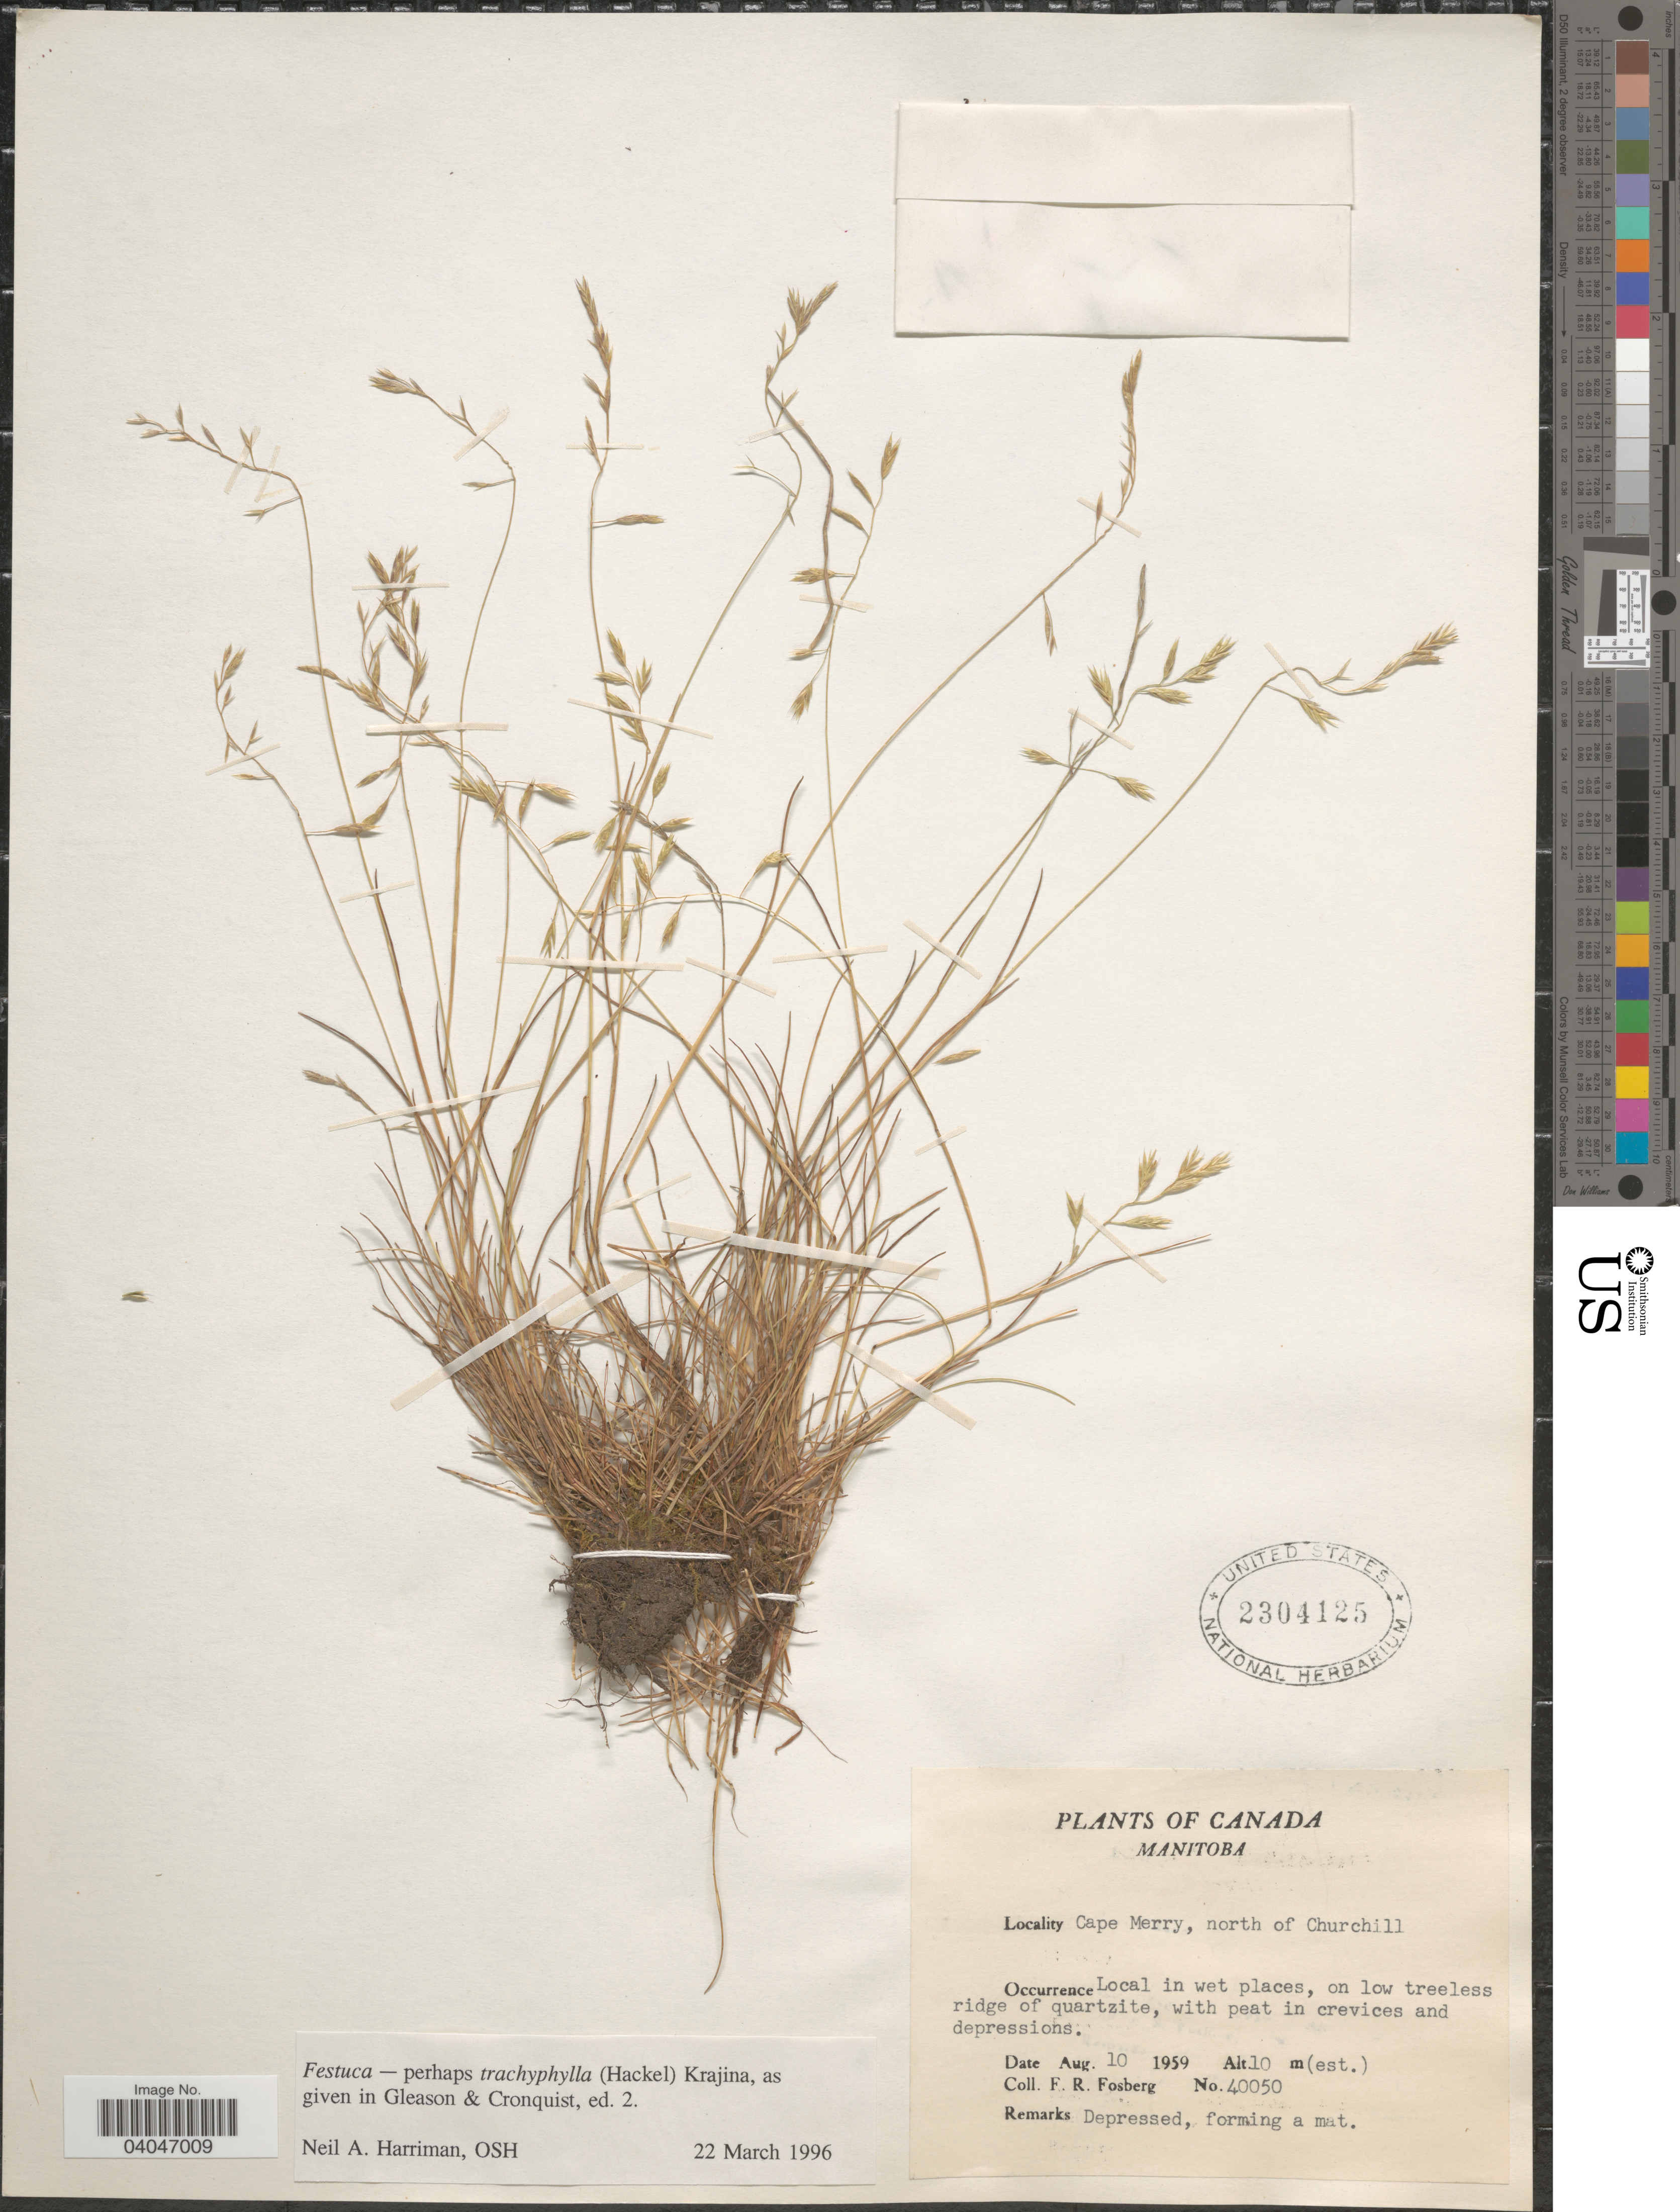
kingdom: Plantae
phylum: Tracheophyta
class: Liliopsida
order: Poales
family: Poaceae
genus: Festuca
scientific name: Festuca trachyphylla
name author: (Hack.) Krajina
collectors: F. R. Fosberg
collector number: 40050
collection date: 1959-08-10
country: Canada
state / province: Manitoba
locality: Cape Merry, north of Churchill.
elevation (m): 10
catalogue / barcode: US 2304125